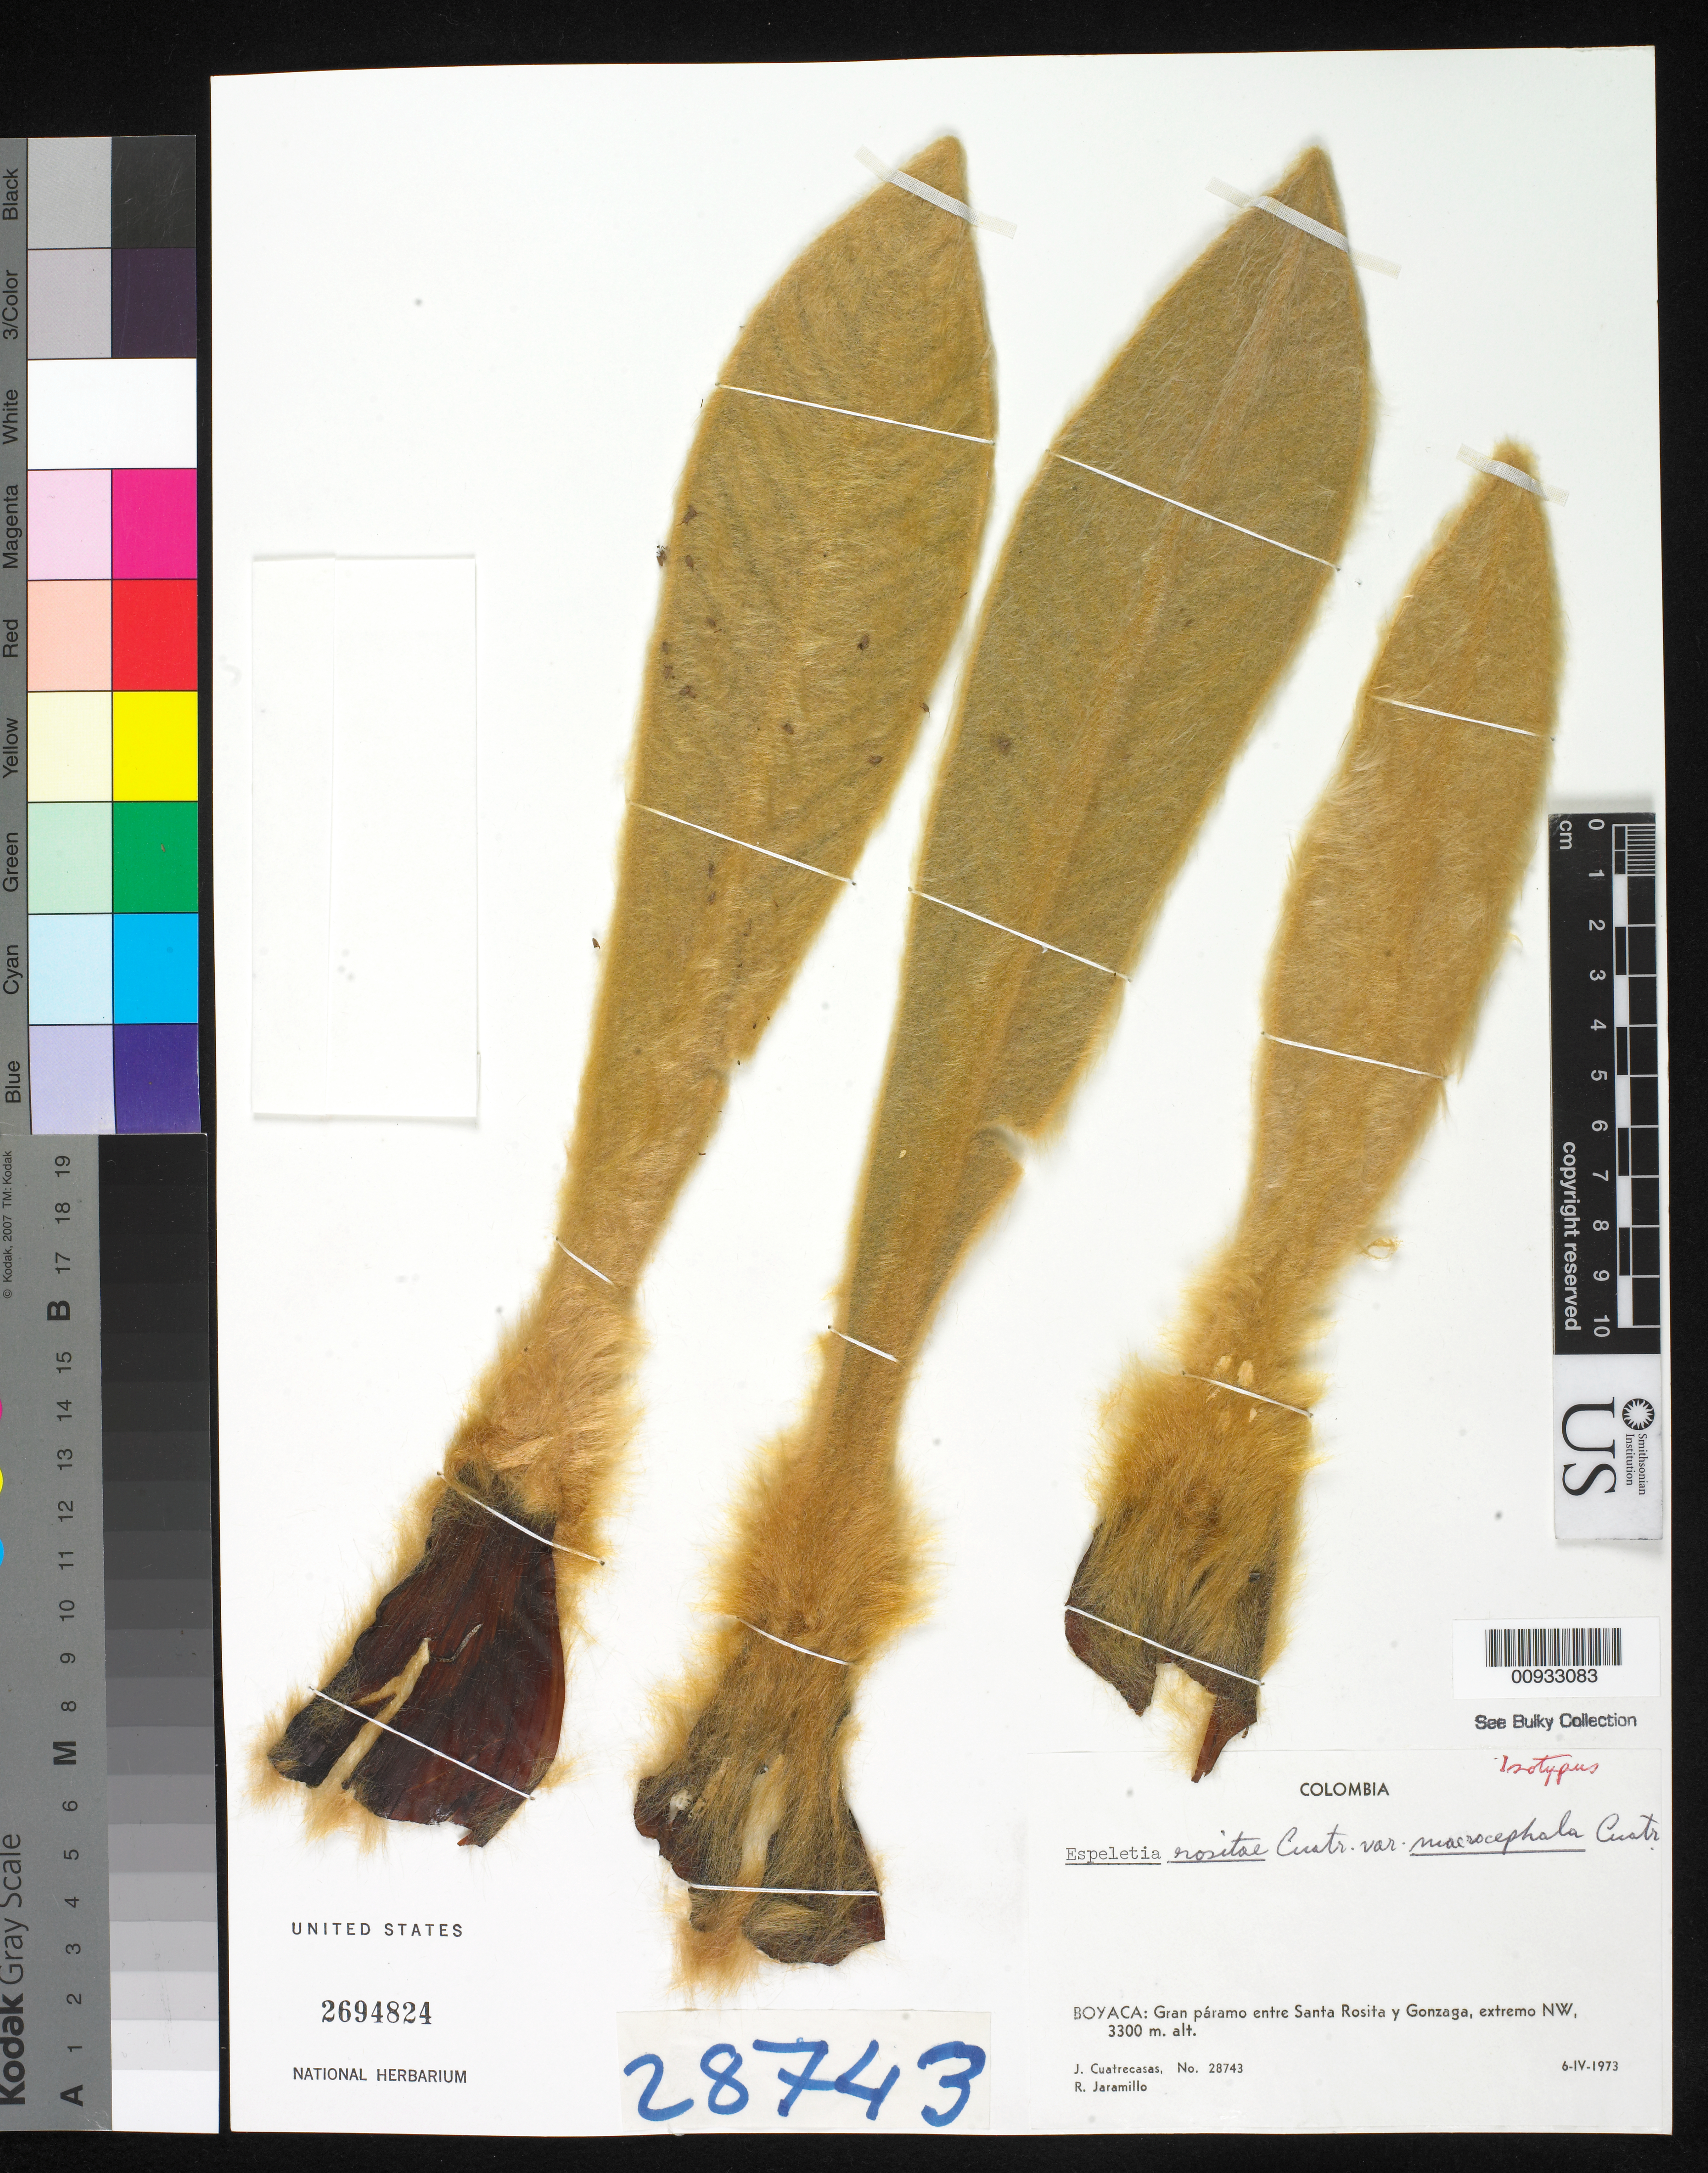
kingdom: Plantae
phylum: Tracheophyta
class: Magnoliopsida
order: Asterales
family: Asteraceae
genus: Espeletia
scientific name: Espeletia rositae var. macrocephala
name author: Cuatrec.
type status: Isotype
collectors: J. Cuatrecasas & R. Jaramillo M.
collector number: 28743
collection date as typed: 06 Apr 1973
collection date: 1973-04-06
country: Colombia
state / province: Boyacá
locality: Gran Páramo entre Santa Rosita y Gonzaga, extremo NW. [Great upland between Santa Rosita & Gonzaga, NW end]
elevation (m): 3300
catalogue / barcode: US 2694824